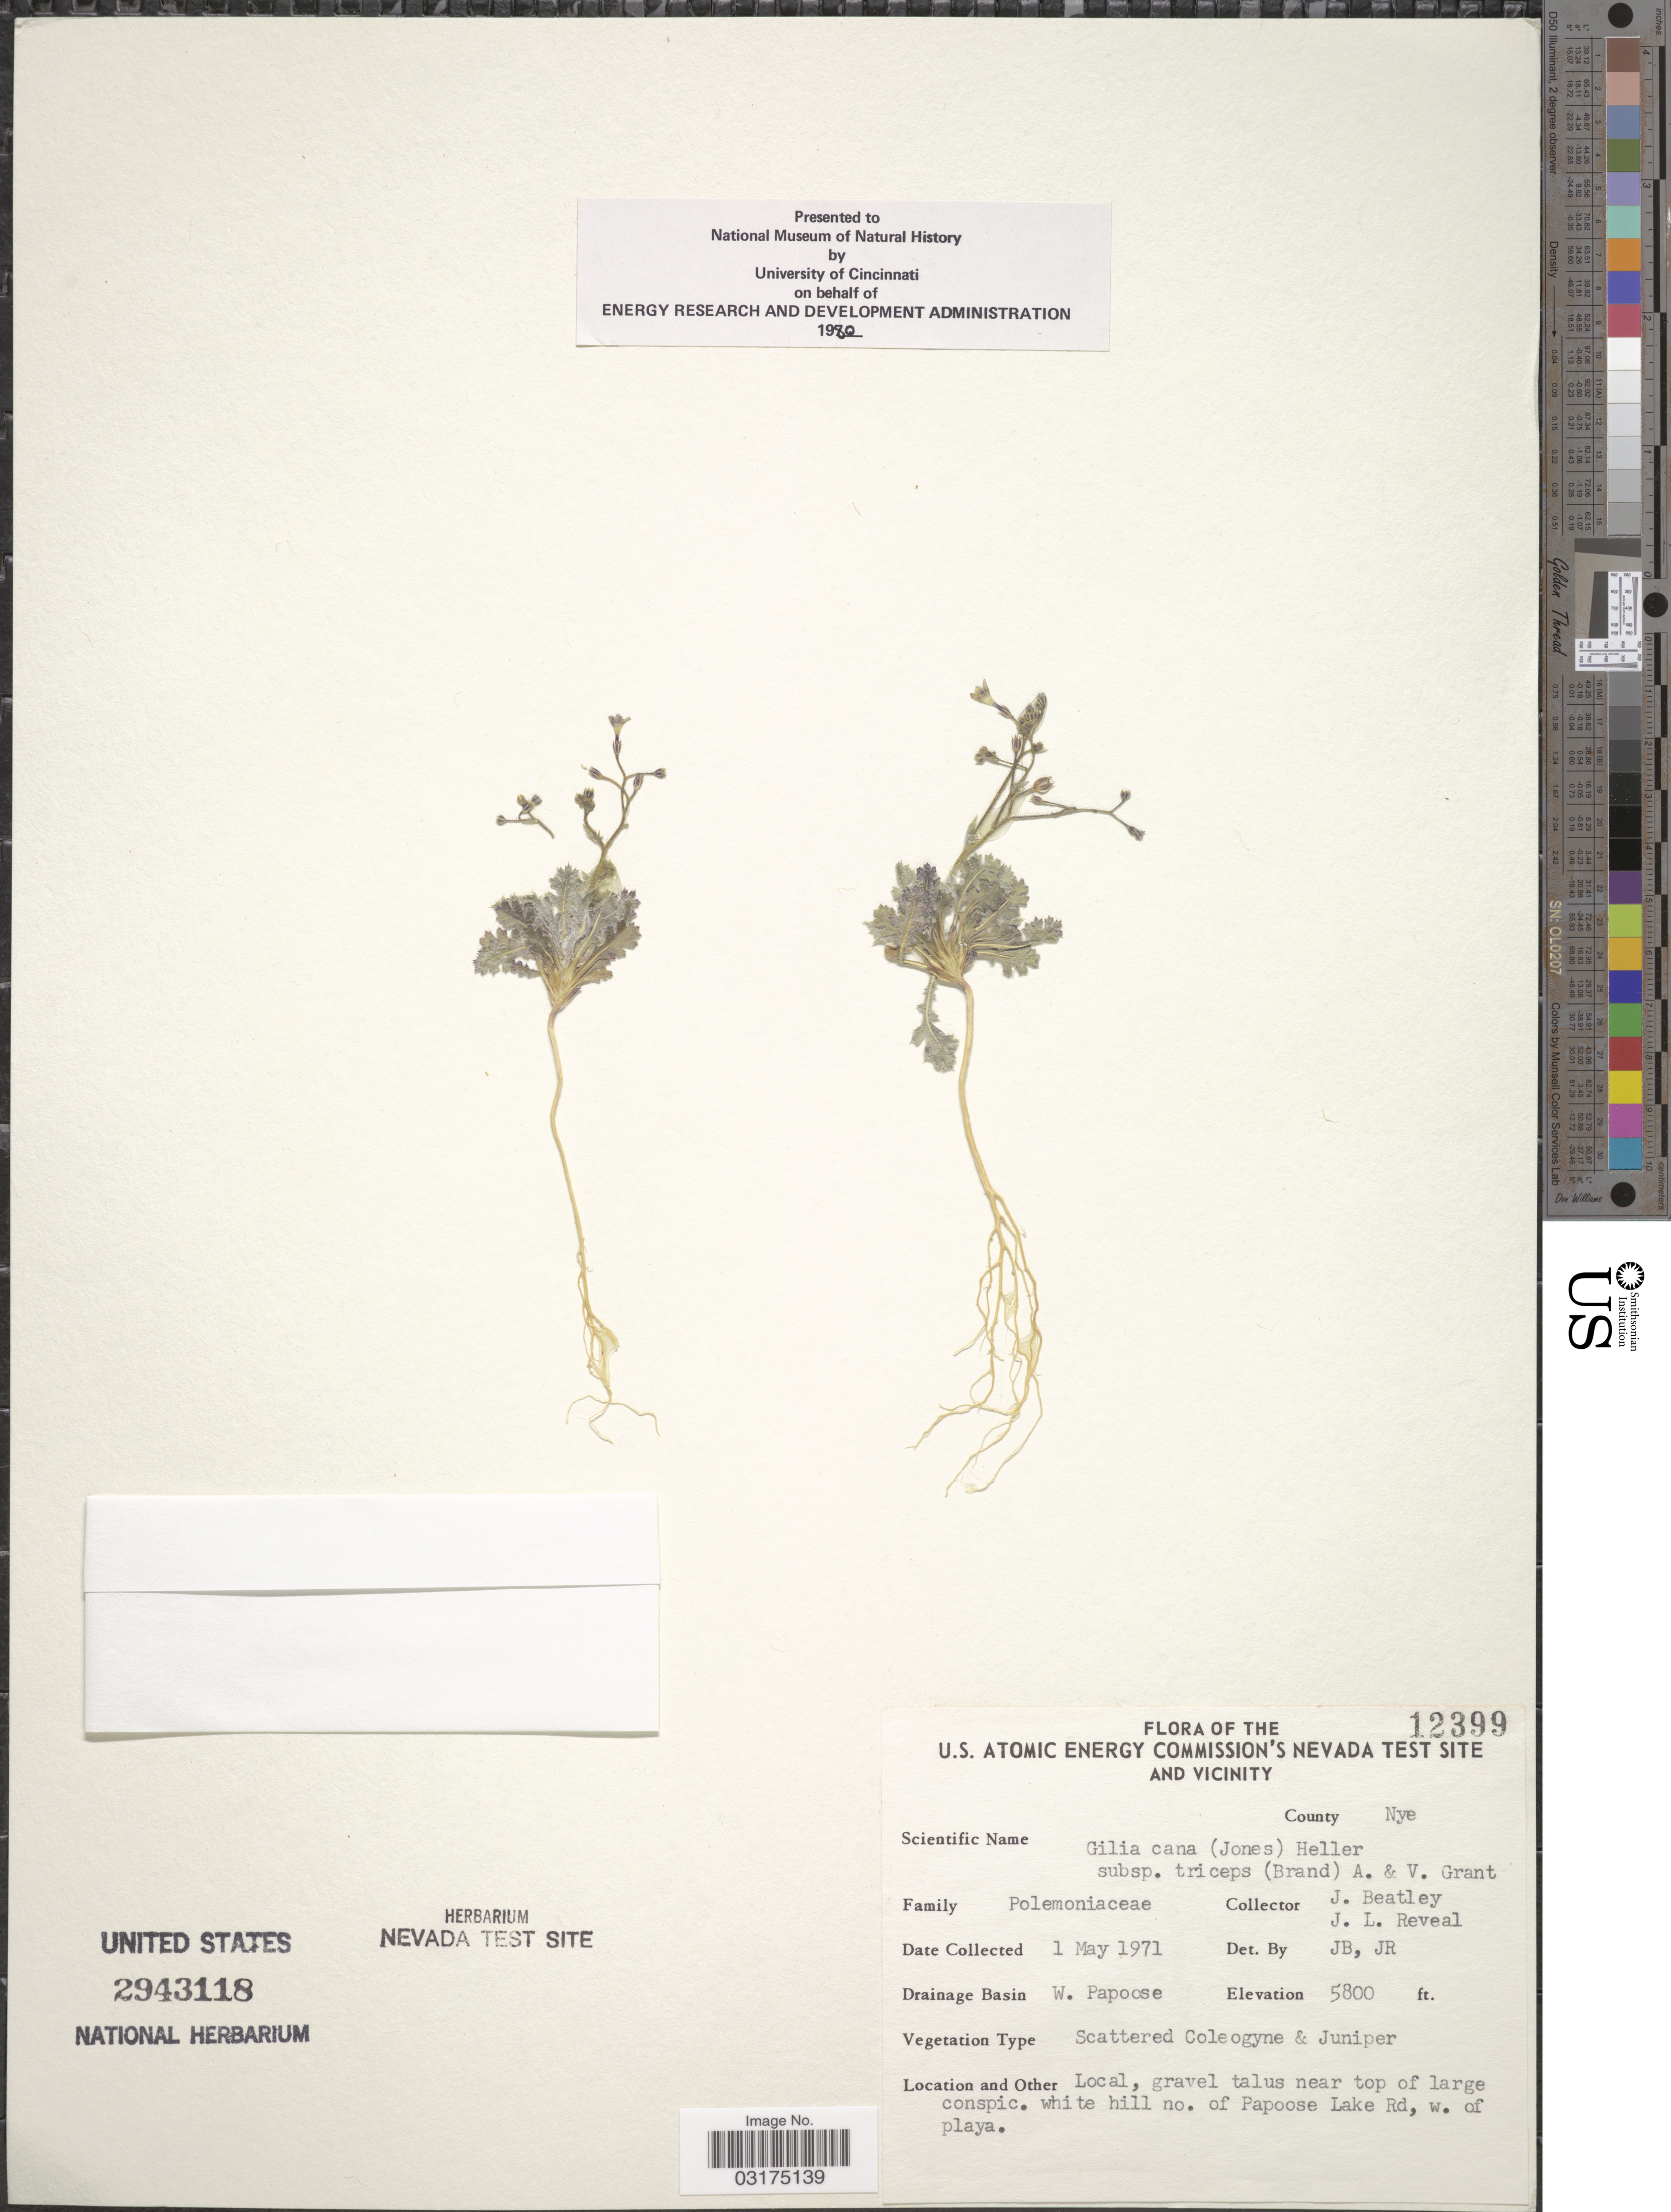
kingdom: Plantae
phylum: Tracheophyta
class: Magnoliopsida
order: Ericales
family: Polemoniaceae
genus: Gilia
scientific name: Gilia cana subsp. triceps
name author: (Brand) A.D. Grant & V.E. Grant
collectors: J. C. Beatley & J. L. Reveal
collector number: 12399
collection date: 1971-05-01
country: United States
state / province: Nevada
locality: U.S. Atomic Energy Commission's Nevada Test Site and Vicinity, County Nye, Drainage Basin W. Papoose, Local, gravel talus near top of large conspic. white hill no. of Papoose Lake Rd, w. of playa.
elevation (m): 1768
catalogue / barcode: US 2943118